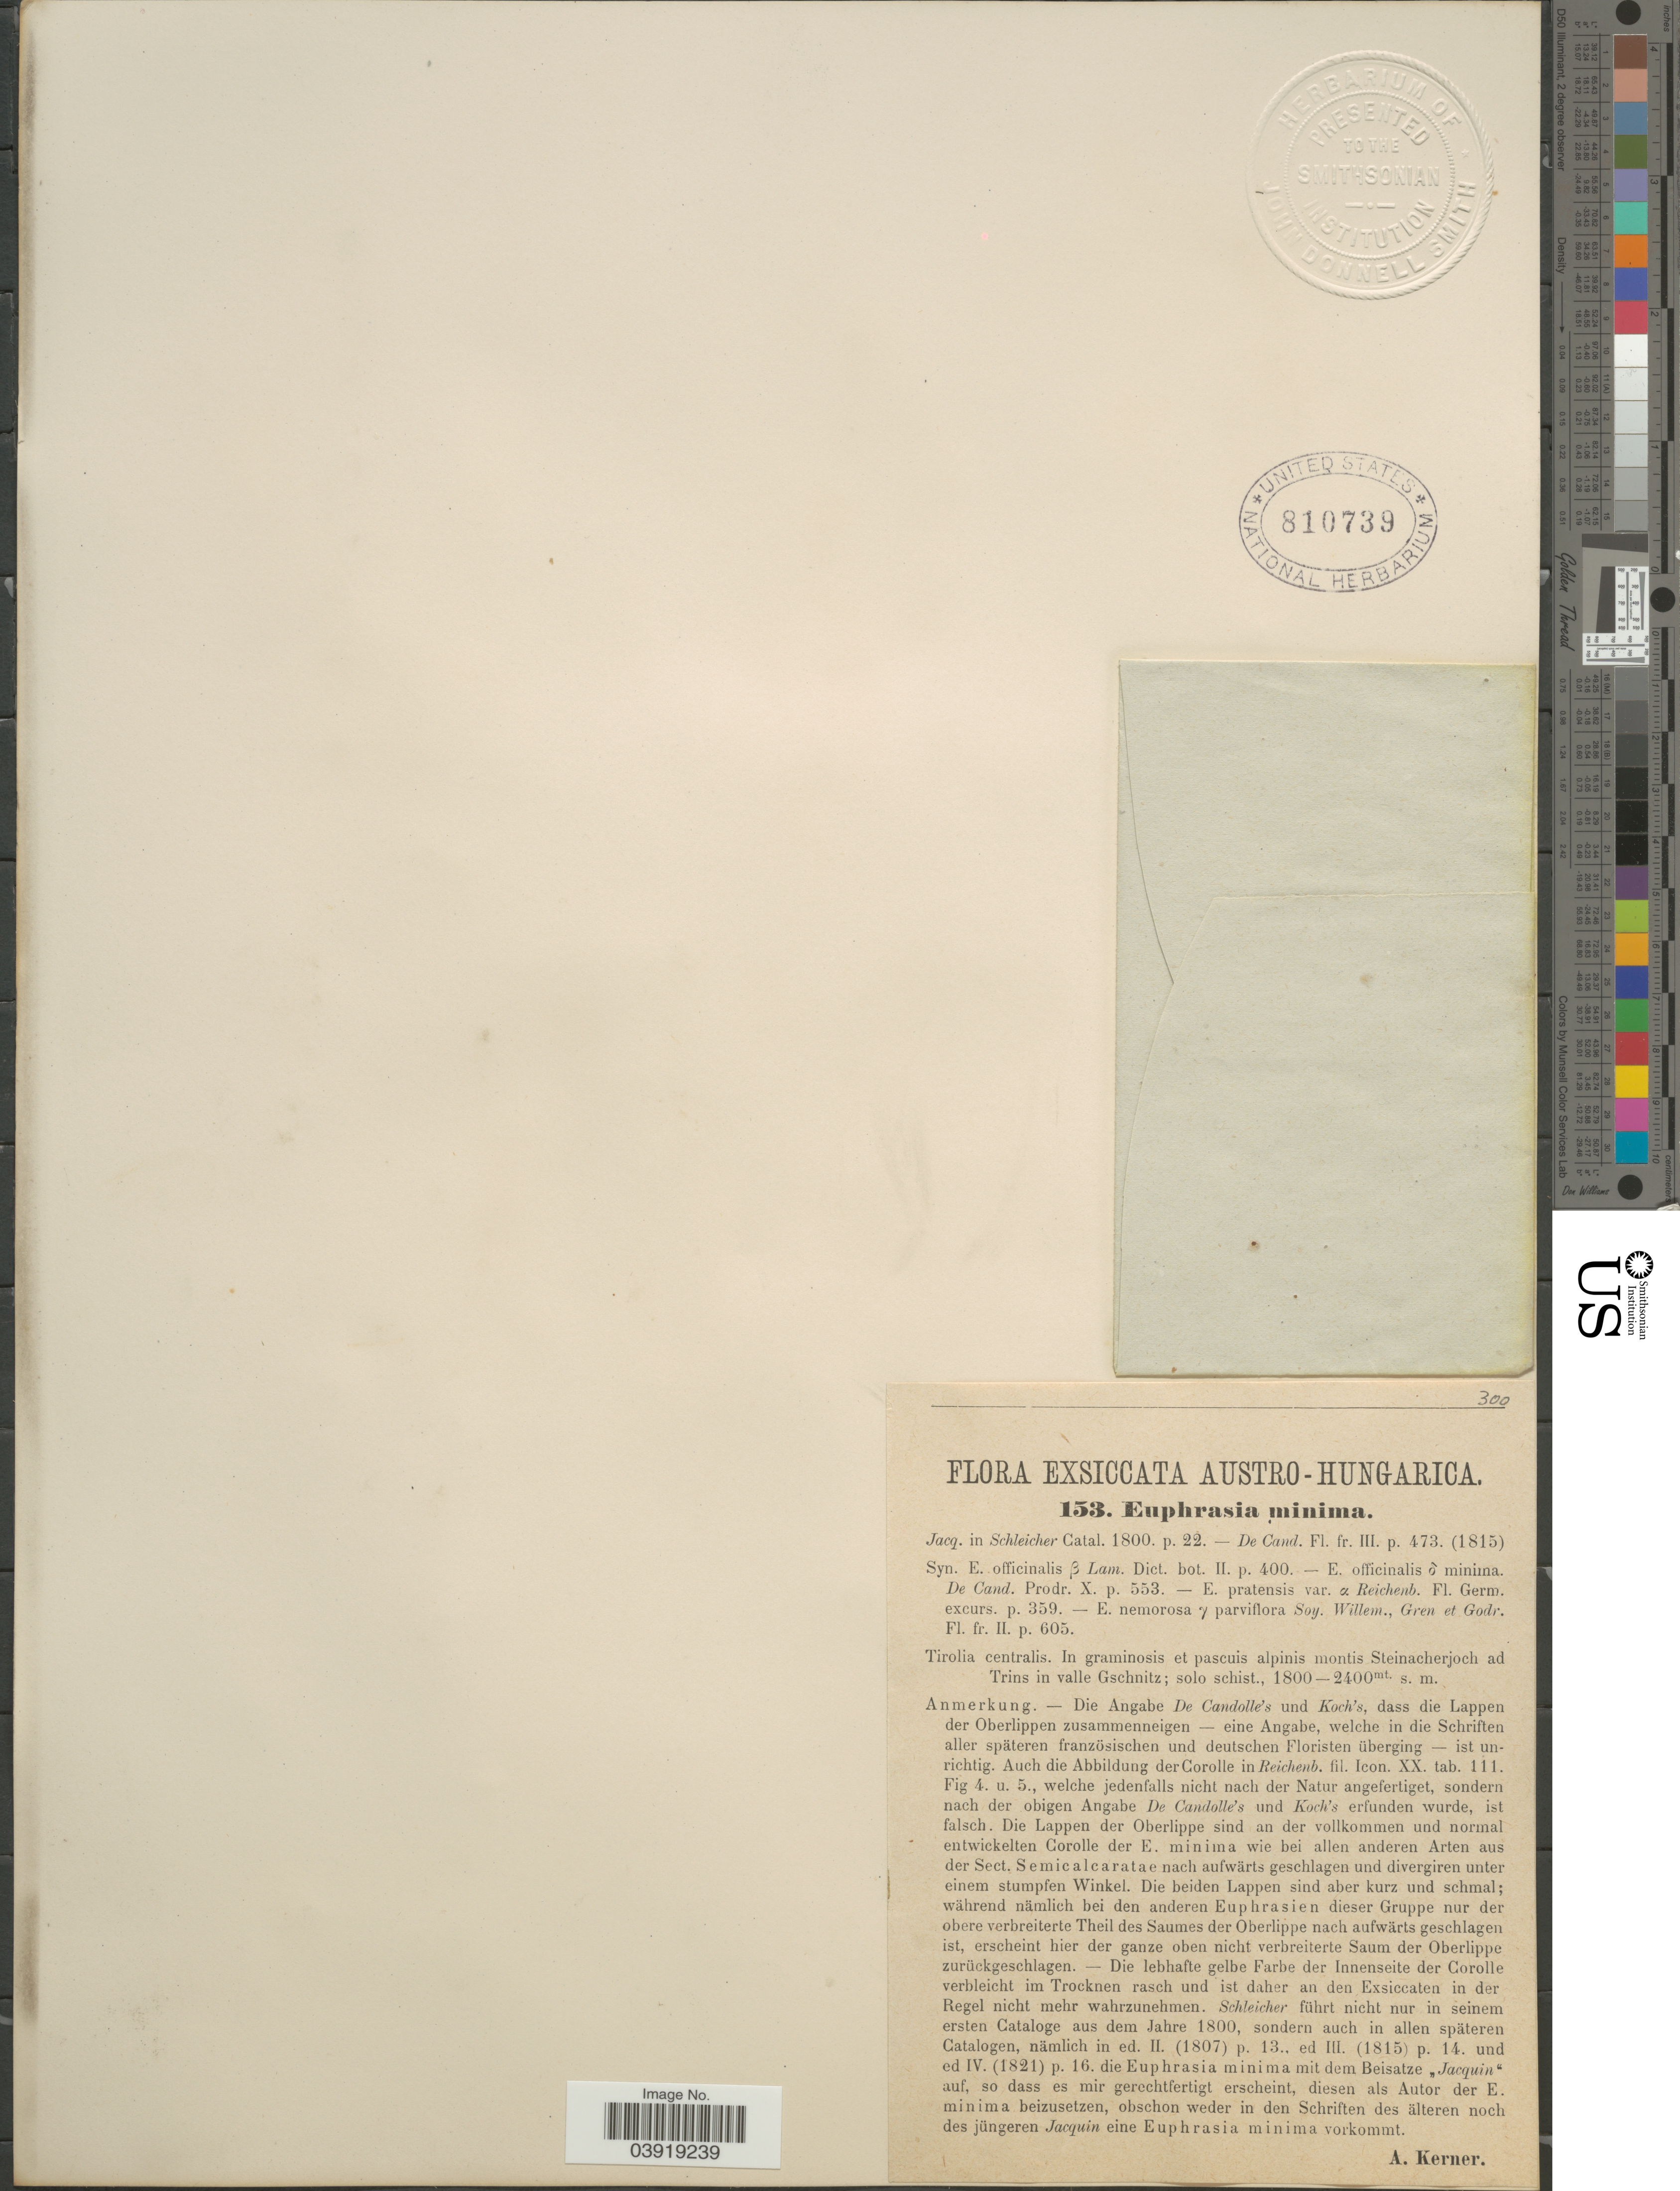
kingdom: Plantae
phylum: Tracheophyta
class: Magnoliopsida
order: Lamiales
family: Orobanchaceae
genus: Euphrasia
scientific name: Euphrasia minima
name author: Schloss.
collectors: A. Kerner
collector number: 153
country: Austria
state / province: Tirol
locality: Austro-Hungarica. Tirolia centralis. In graminosis et pascuis alpinis montis Steinacherjoch ad Trins in valle Gschnitz.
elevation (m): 1800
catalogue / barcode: US 810739